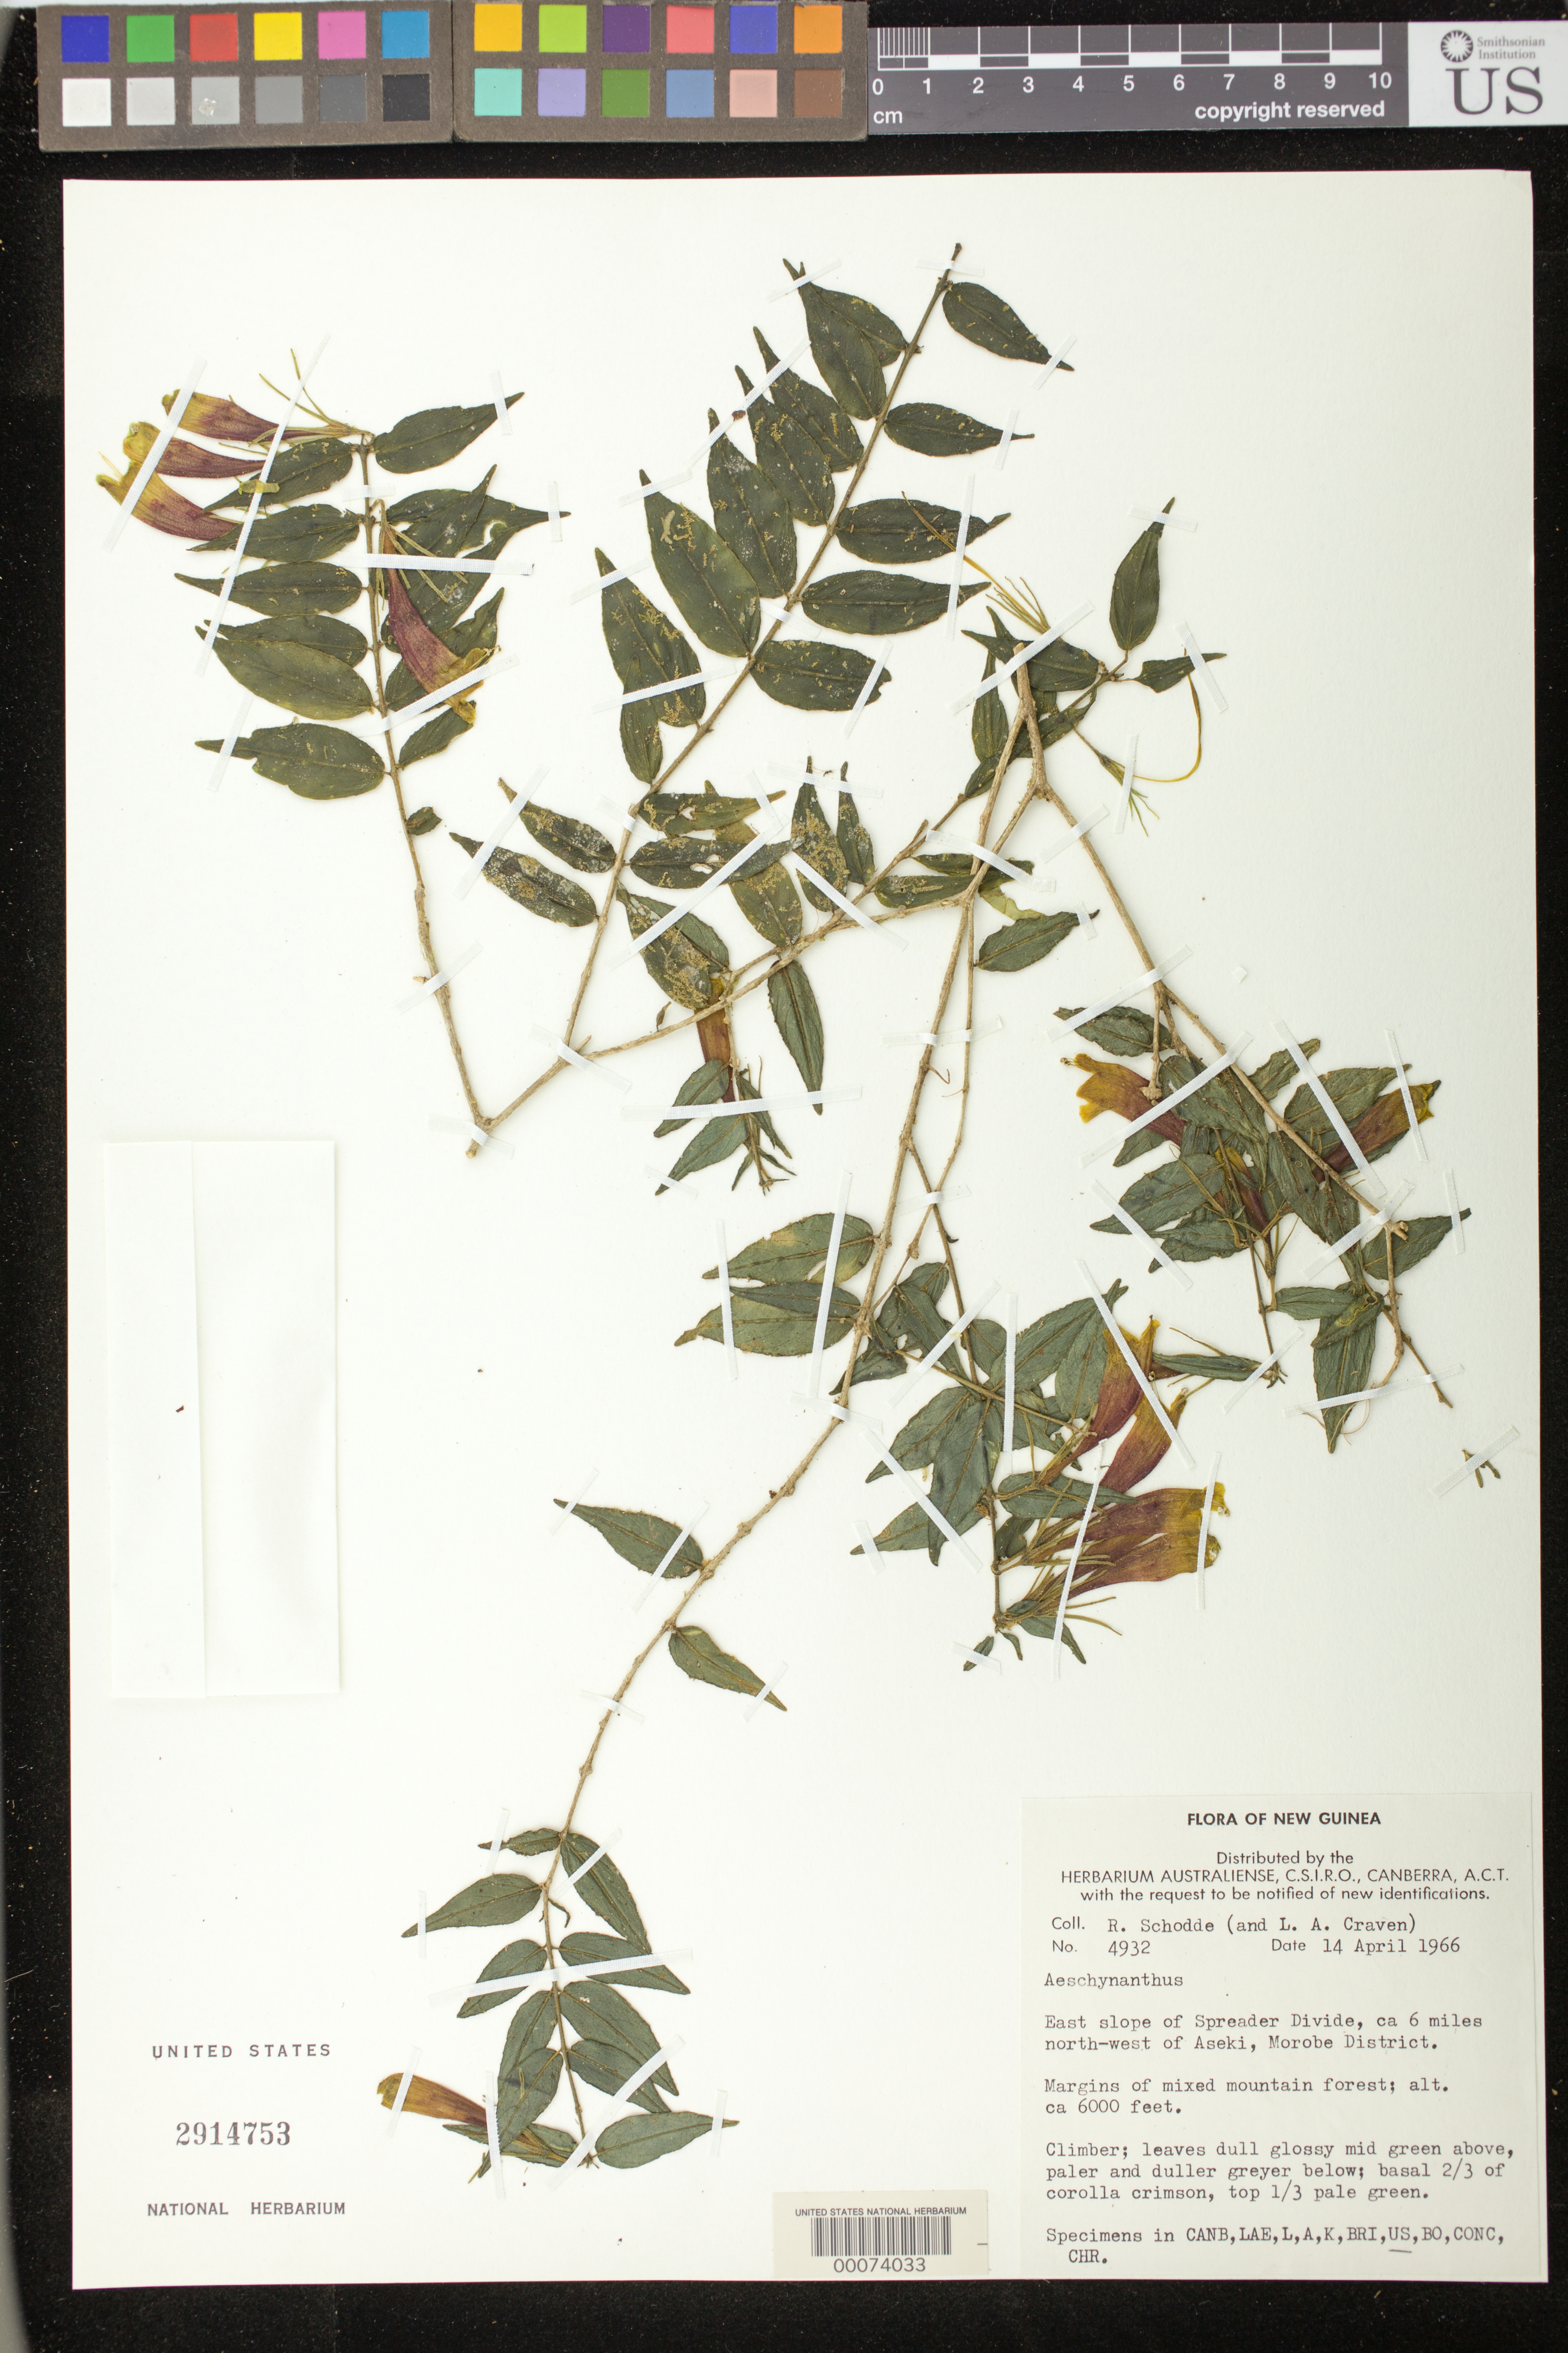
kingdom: Plantae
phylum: Tracheophyta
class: Magnoliopsida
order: Lamiales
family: Gesneriaceae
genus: Aeschynanthus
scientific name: Aeschynanthus sp.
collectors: R. Schodde & L. A. Craven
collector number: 4932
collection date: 1966-04-14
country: Papua New Guinea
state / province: Morobe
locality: East slope of Spreader Divide, ca 6 miles north-west of Aseki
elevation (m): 1829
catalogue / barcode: US 2914753